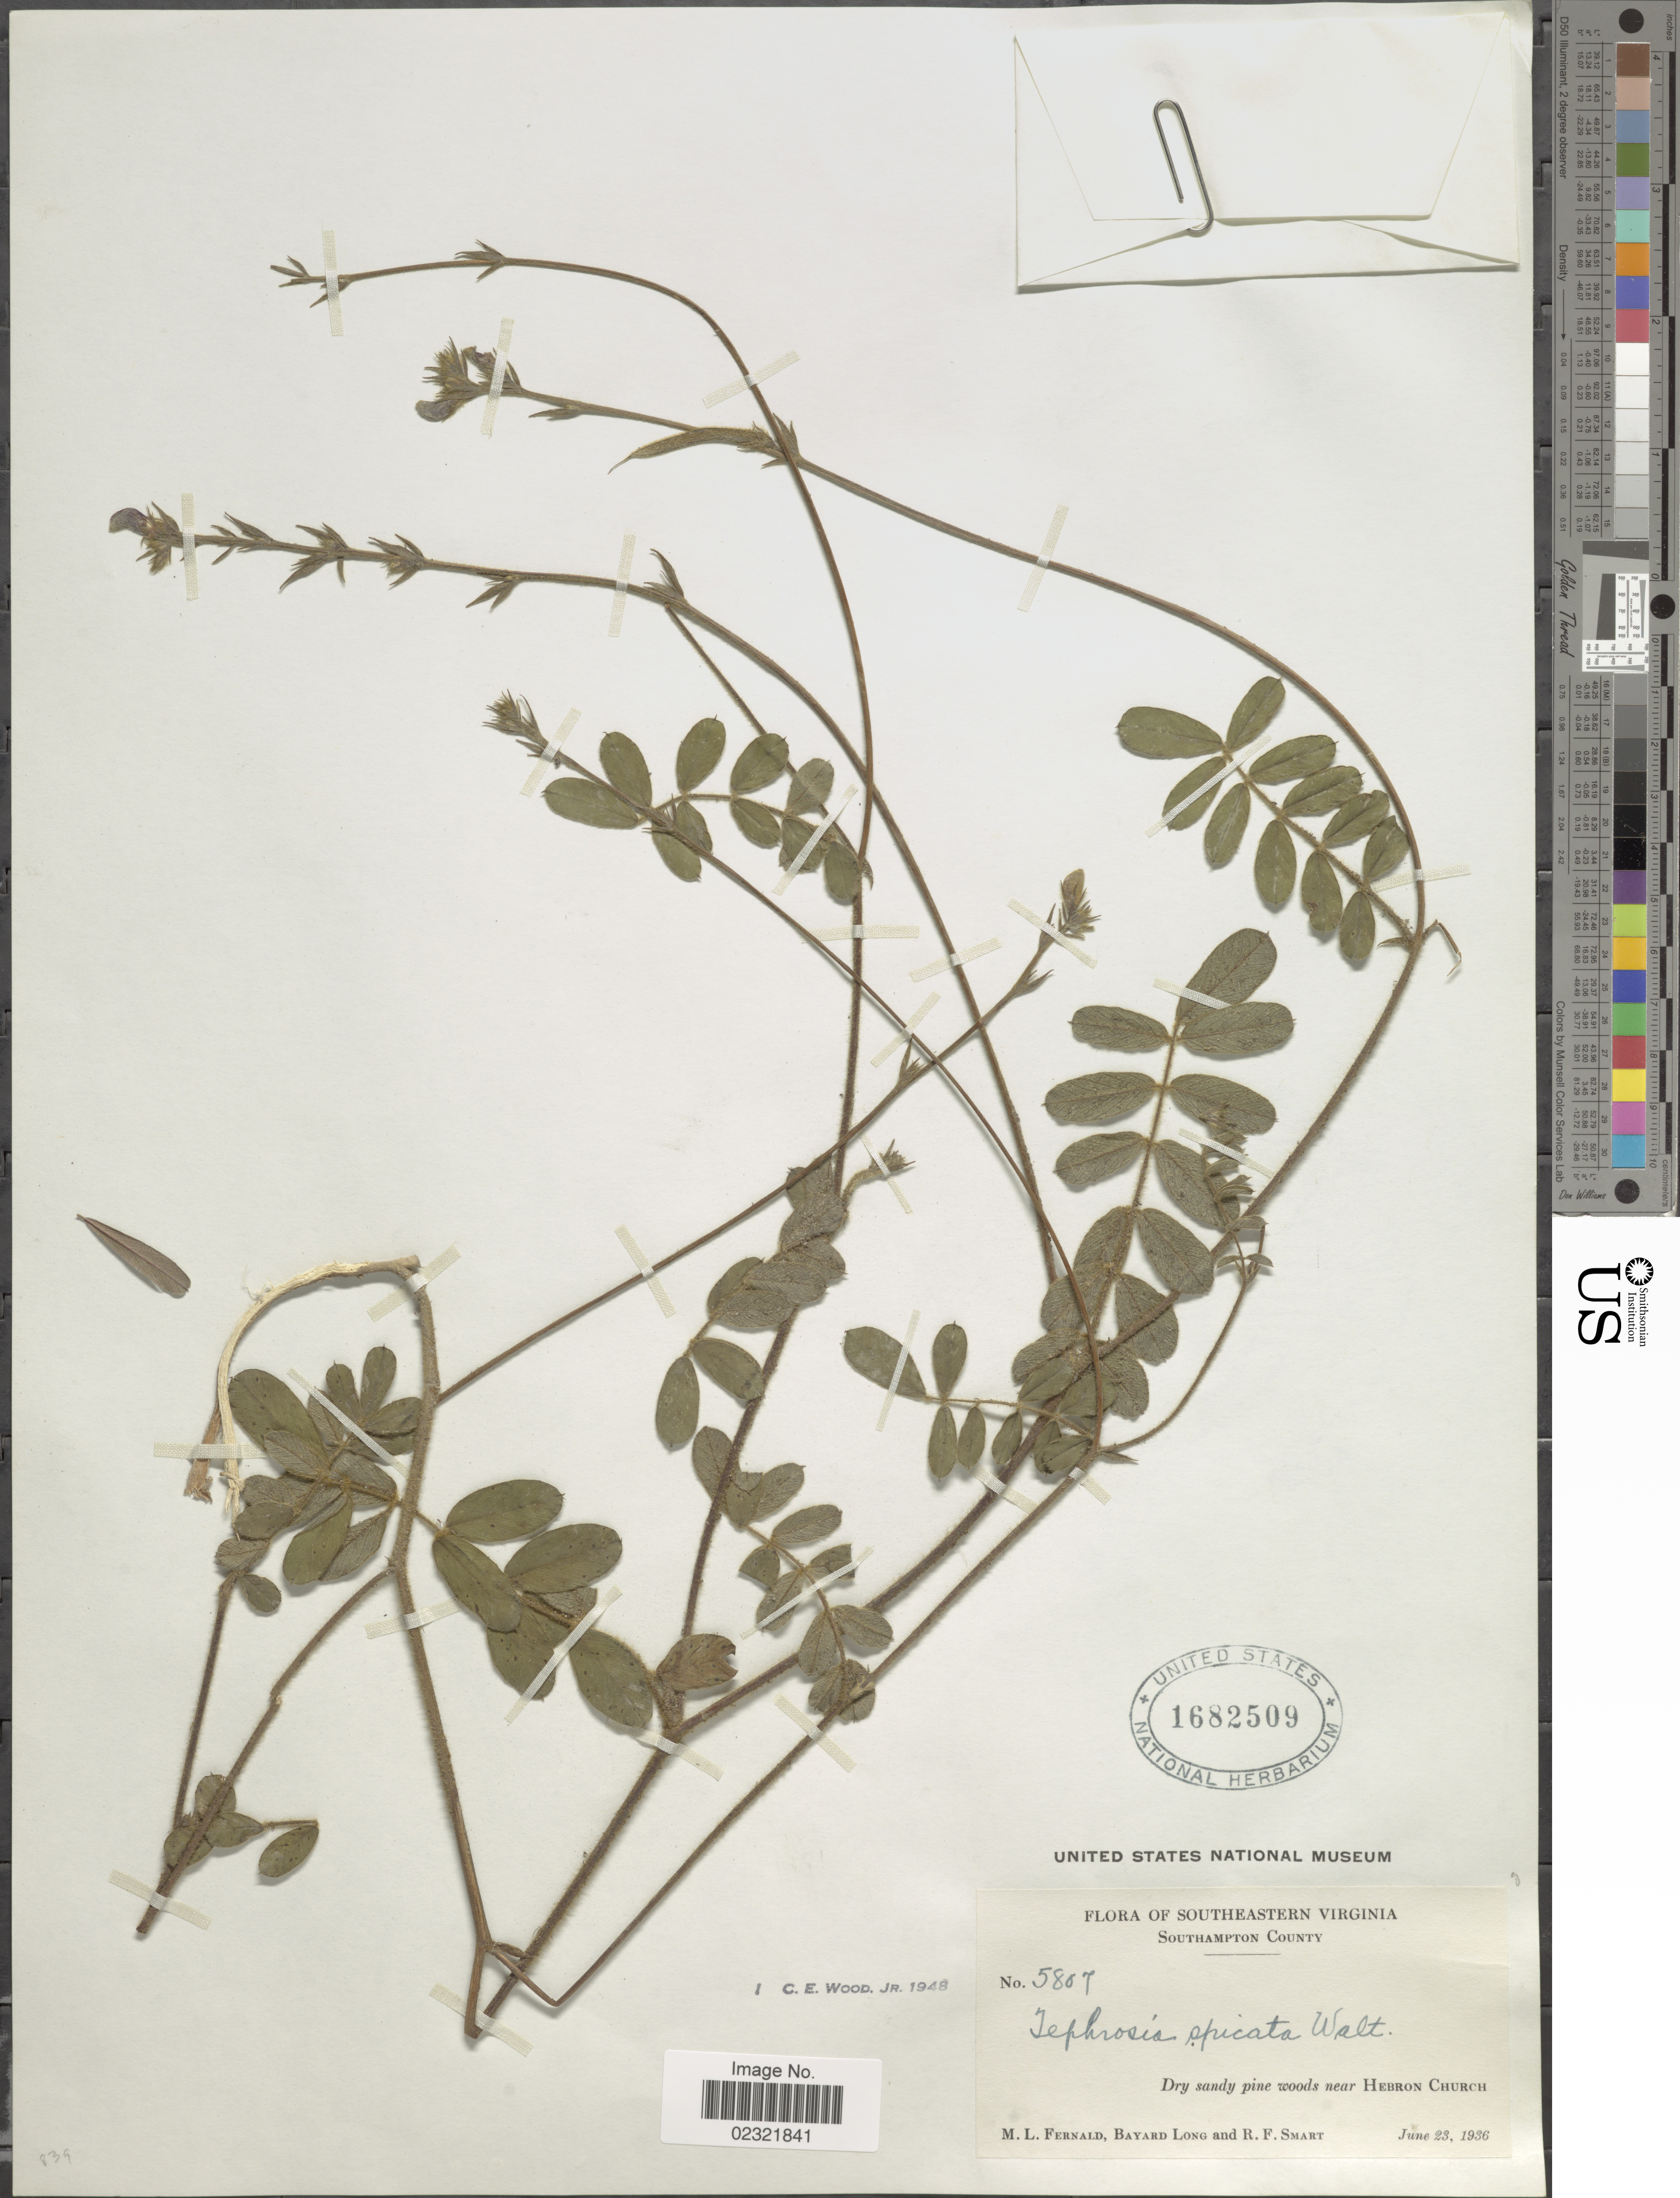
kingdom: Plantae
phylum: Tracheophyta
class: Magnoliopsida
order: Fabales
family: Fabaceae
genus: Tephrosia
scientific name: Tephrosia spicata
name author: (Walter) Torr. & A. Gray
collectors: M. L. Fernald, B. Long & R. Smart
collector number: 5807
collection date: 1936-06-23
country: United States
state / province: Virginia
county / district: Southampton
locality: Southampton County, Dry sandy pine woods near Hebron Church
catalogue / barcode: US 1682509